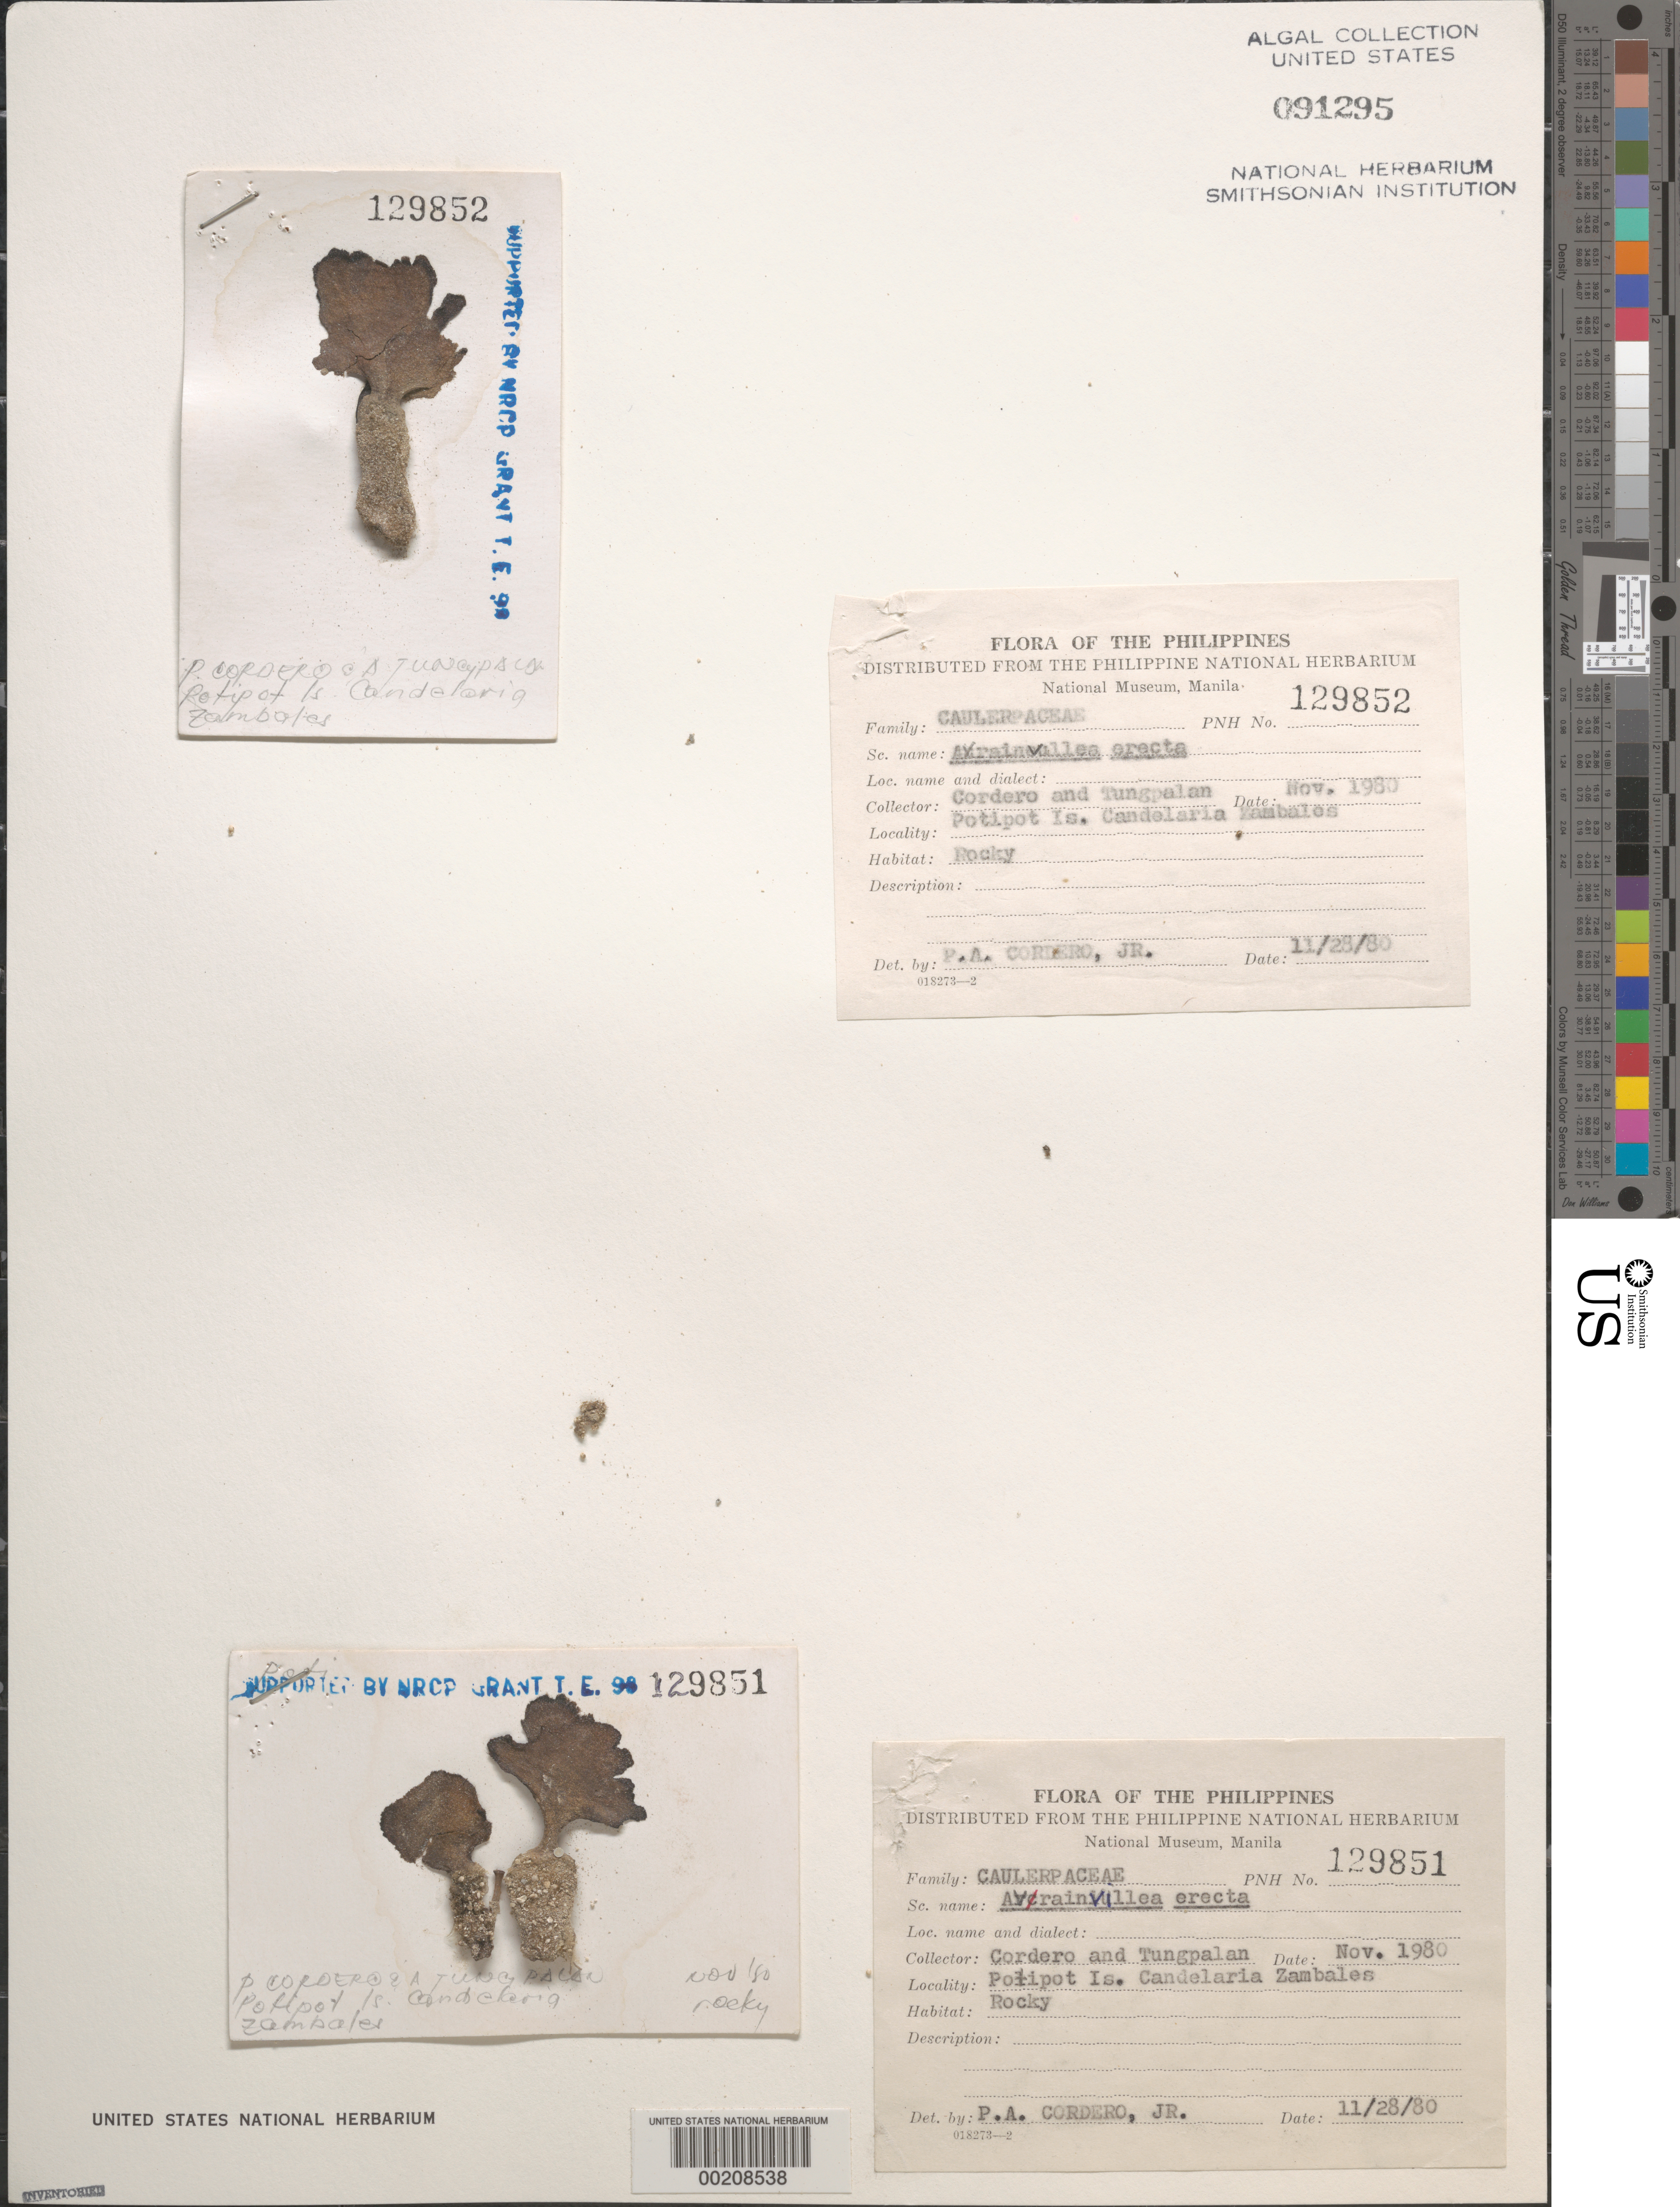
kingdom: Plantae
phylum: Chlorophyta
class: Ulvophyceae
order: Bryopsidales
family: Dichotomosiphonaceae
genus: Avrainvillea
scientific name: Avrainvillea erecta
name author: (M.J. Berkeley) A. Gepp & E. Gepp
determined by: Cordero, P. A., Jr.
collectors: P. A. Cordero & A. Tungpalan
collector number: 129851 & 129852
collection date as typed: Nov 1980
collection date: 1980-11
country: Philippines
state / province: Central Luzon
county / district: Zambales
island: Potipot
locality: Candelaria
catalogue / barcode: US 91295